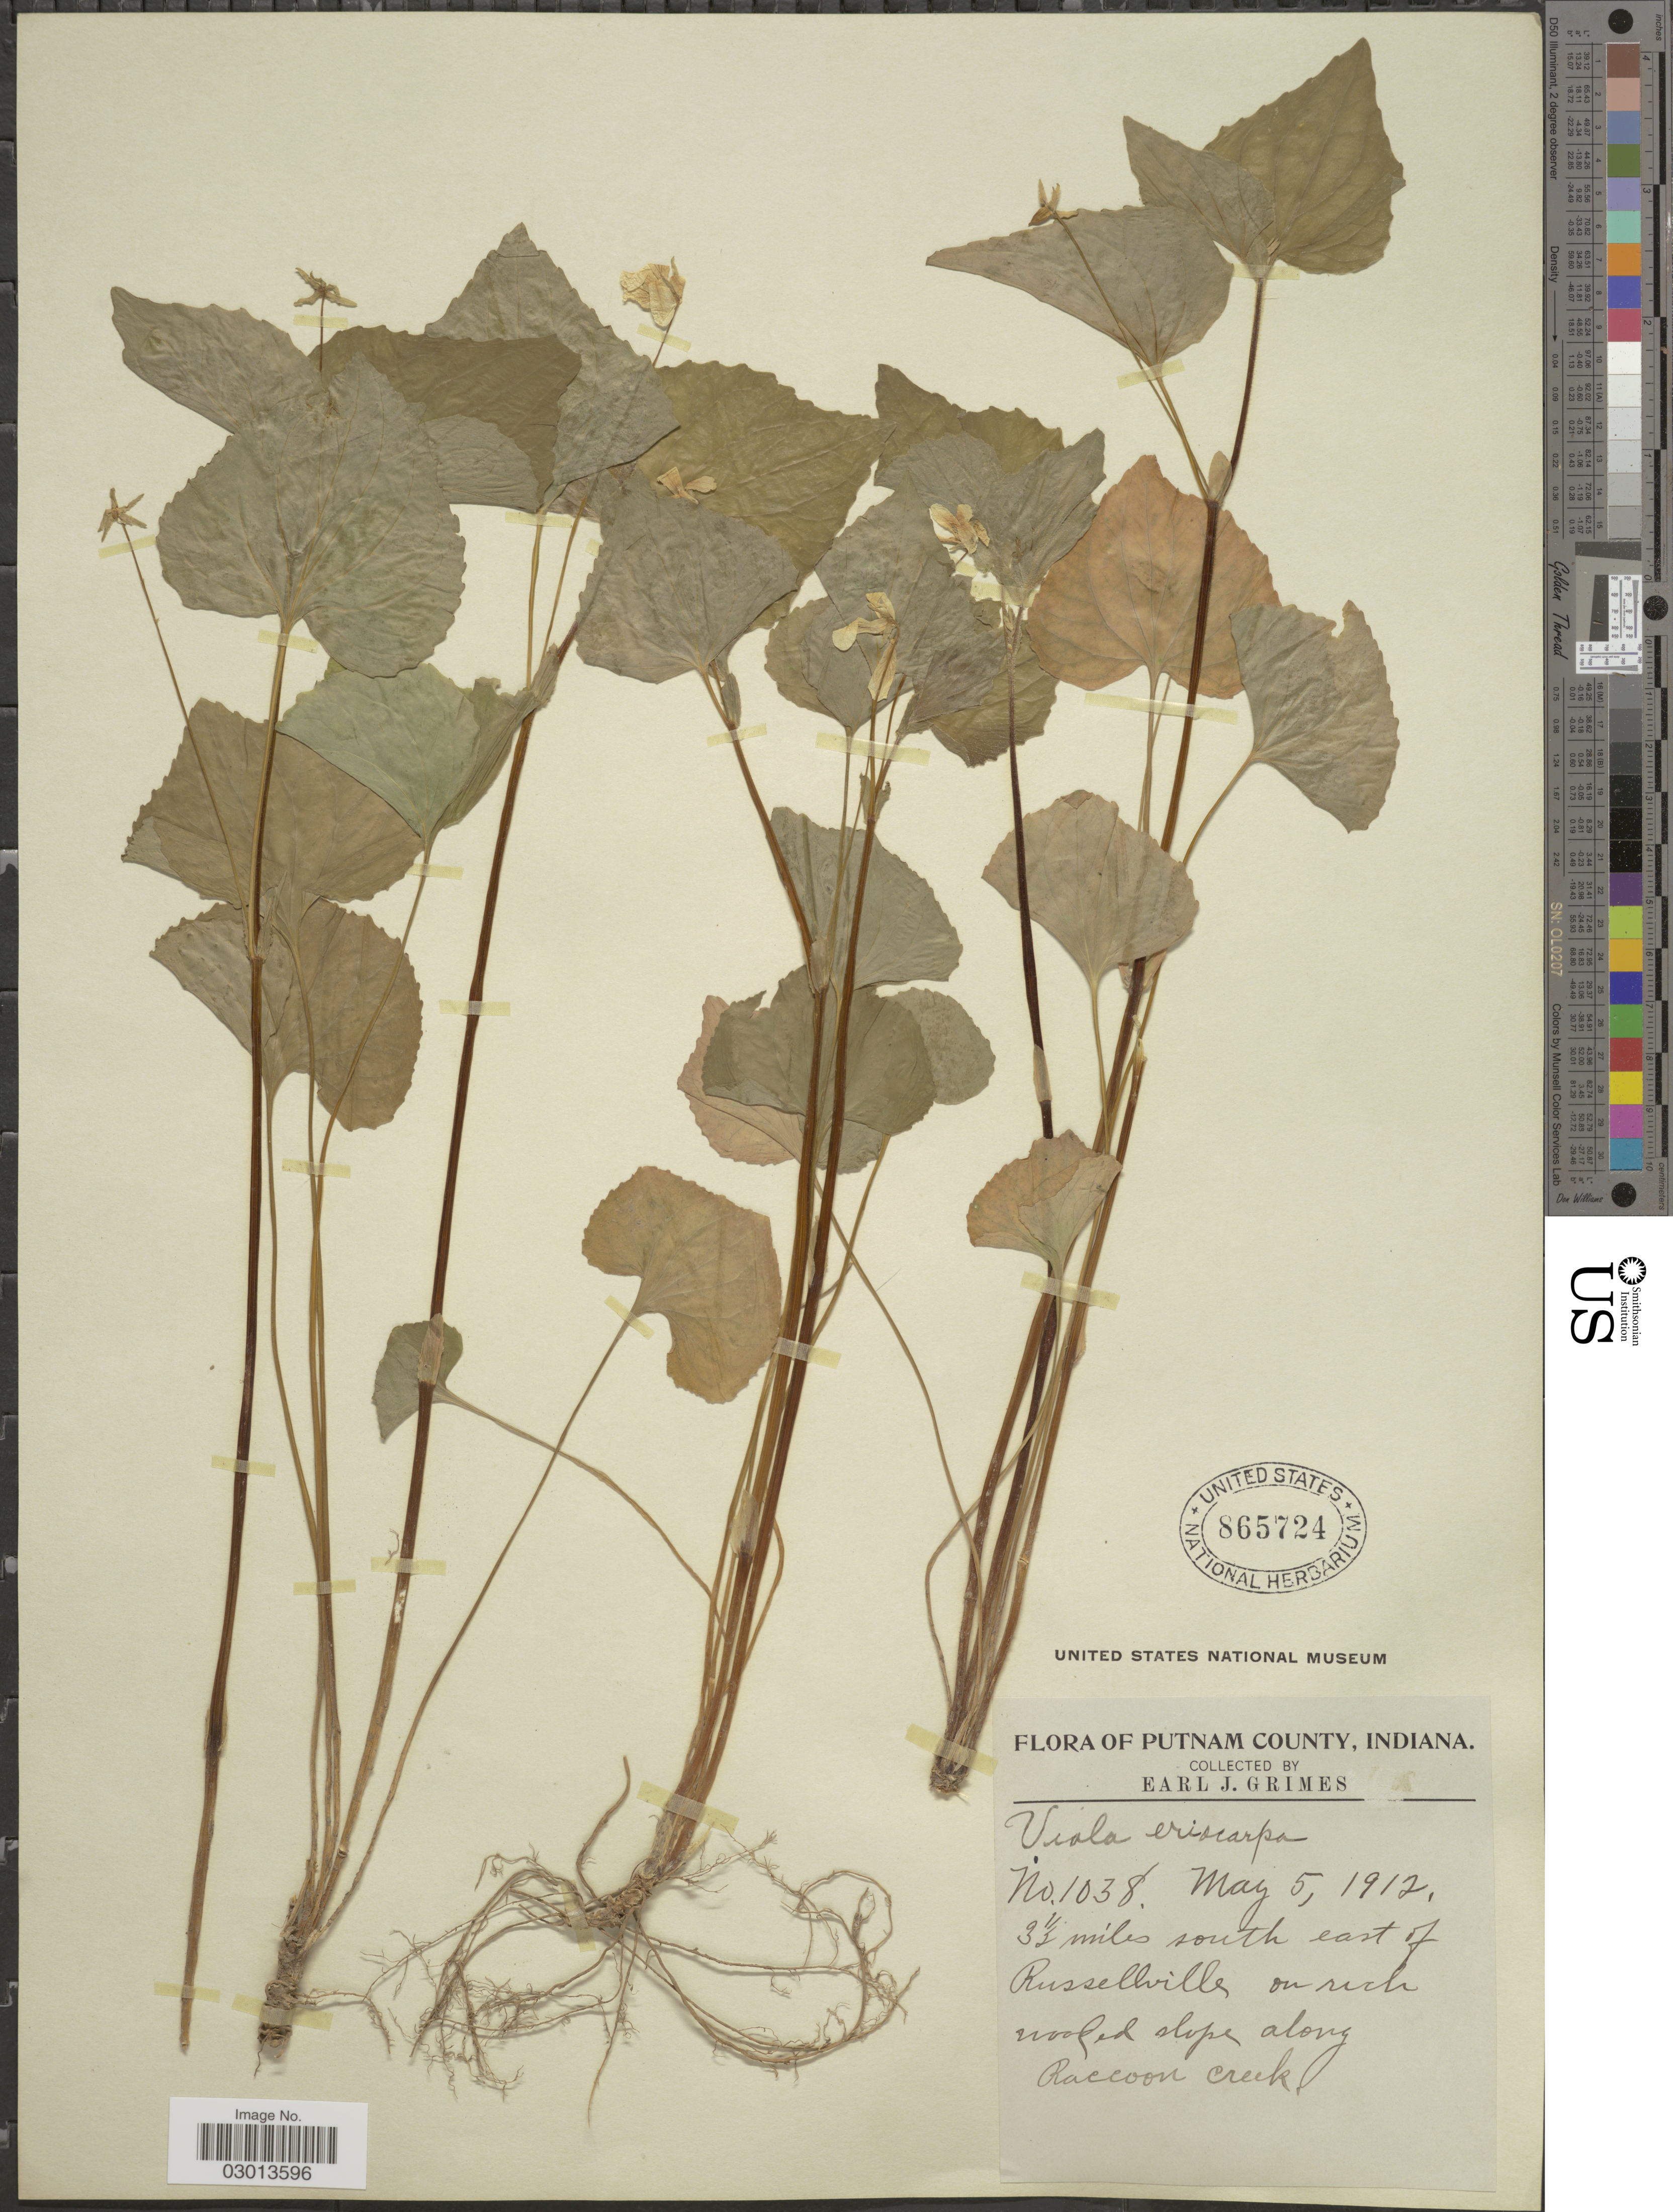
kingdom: Plantae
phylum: Tracheophyta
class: Magnoliopsida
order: Malpighiales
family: Violaceae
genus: Viola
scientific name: Viola pensylvanica var. leiocarpa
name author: (Fernald & Wiegand) Fernald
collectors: E. J. Grimes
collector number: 1038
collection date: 1912-05-05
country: United States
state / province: Indiana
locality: Putnam County. 3½ miles south east of Russellville on rich wooded slope along Raccoon creek.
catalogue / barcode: US 865724